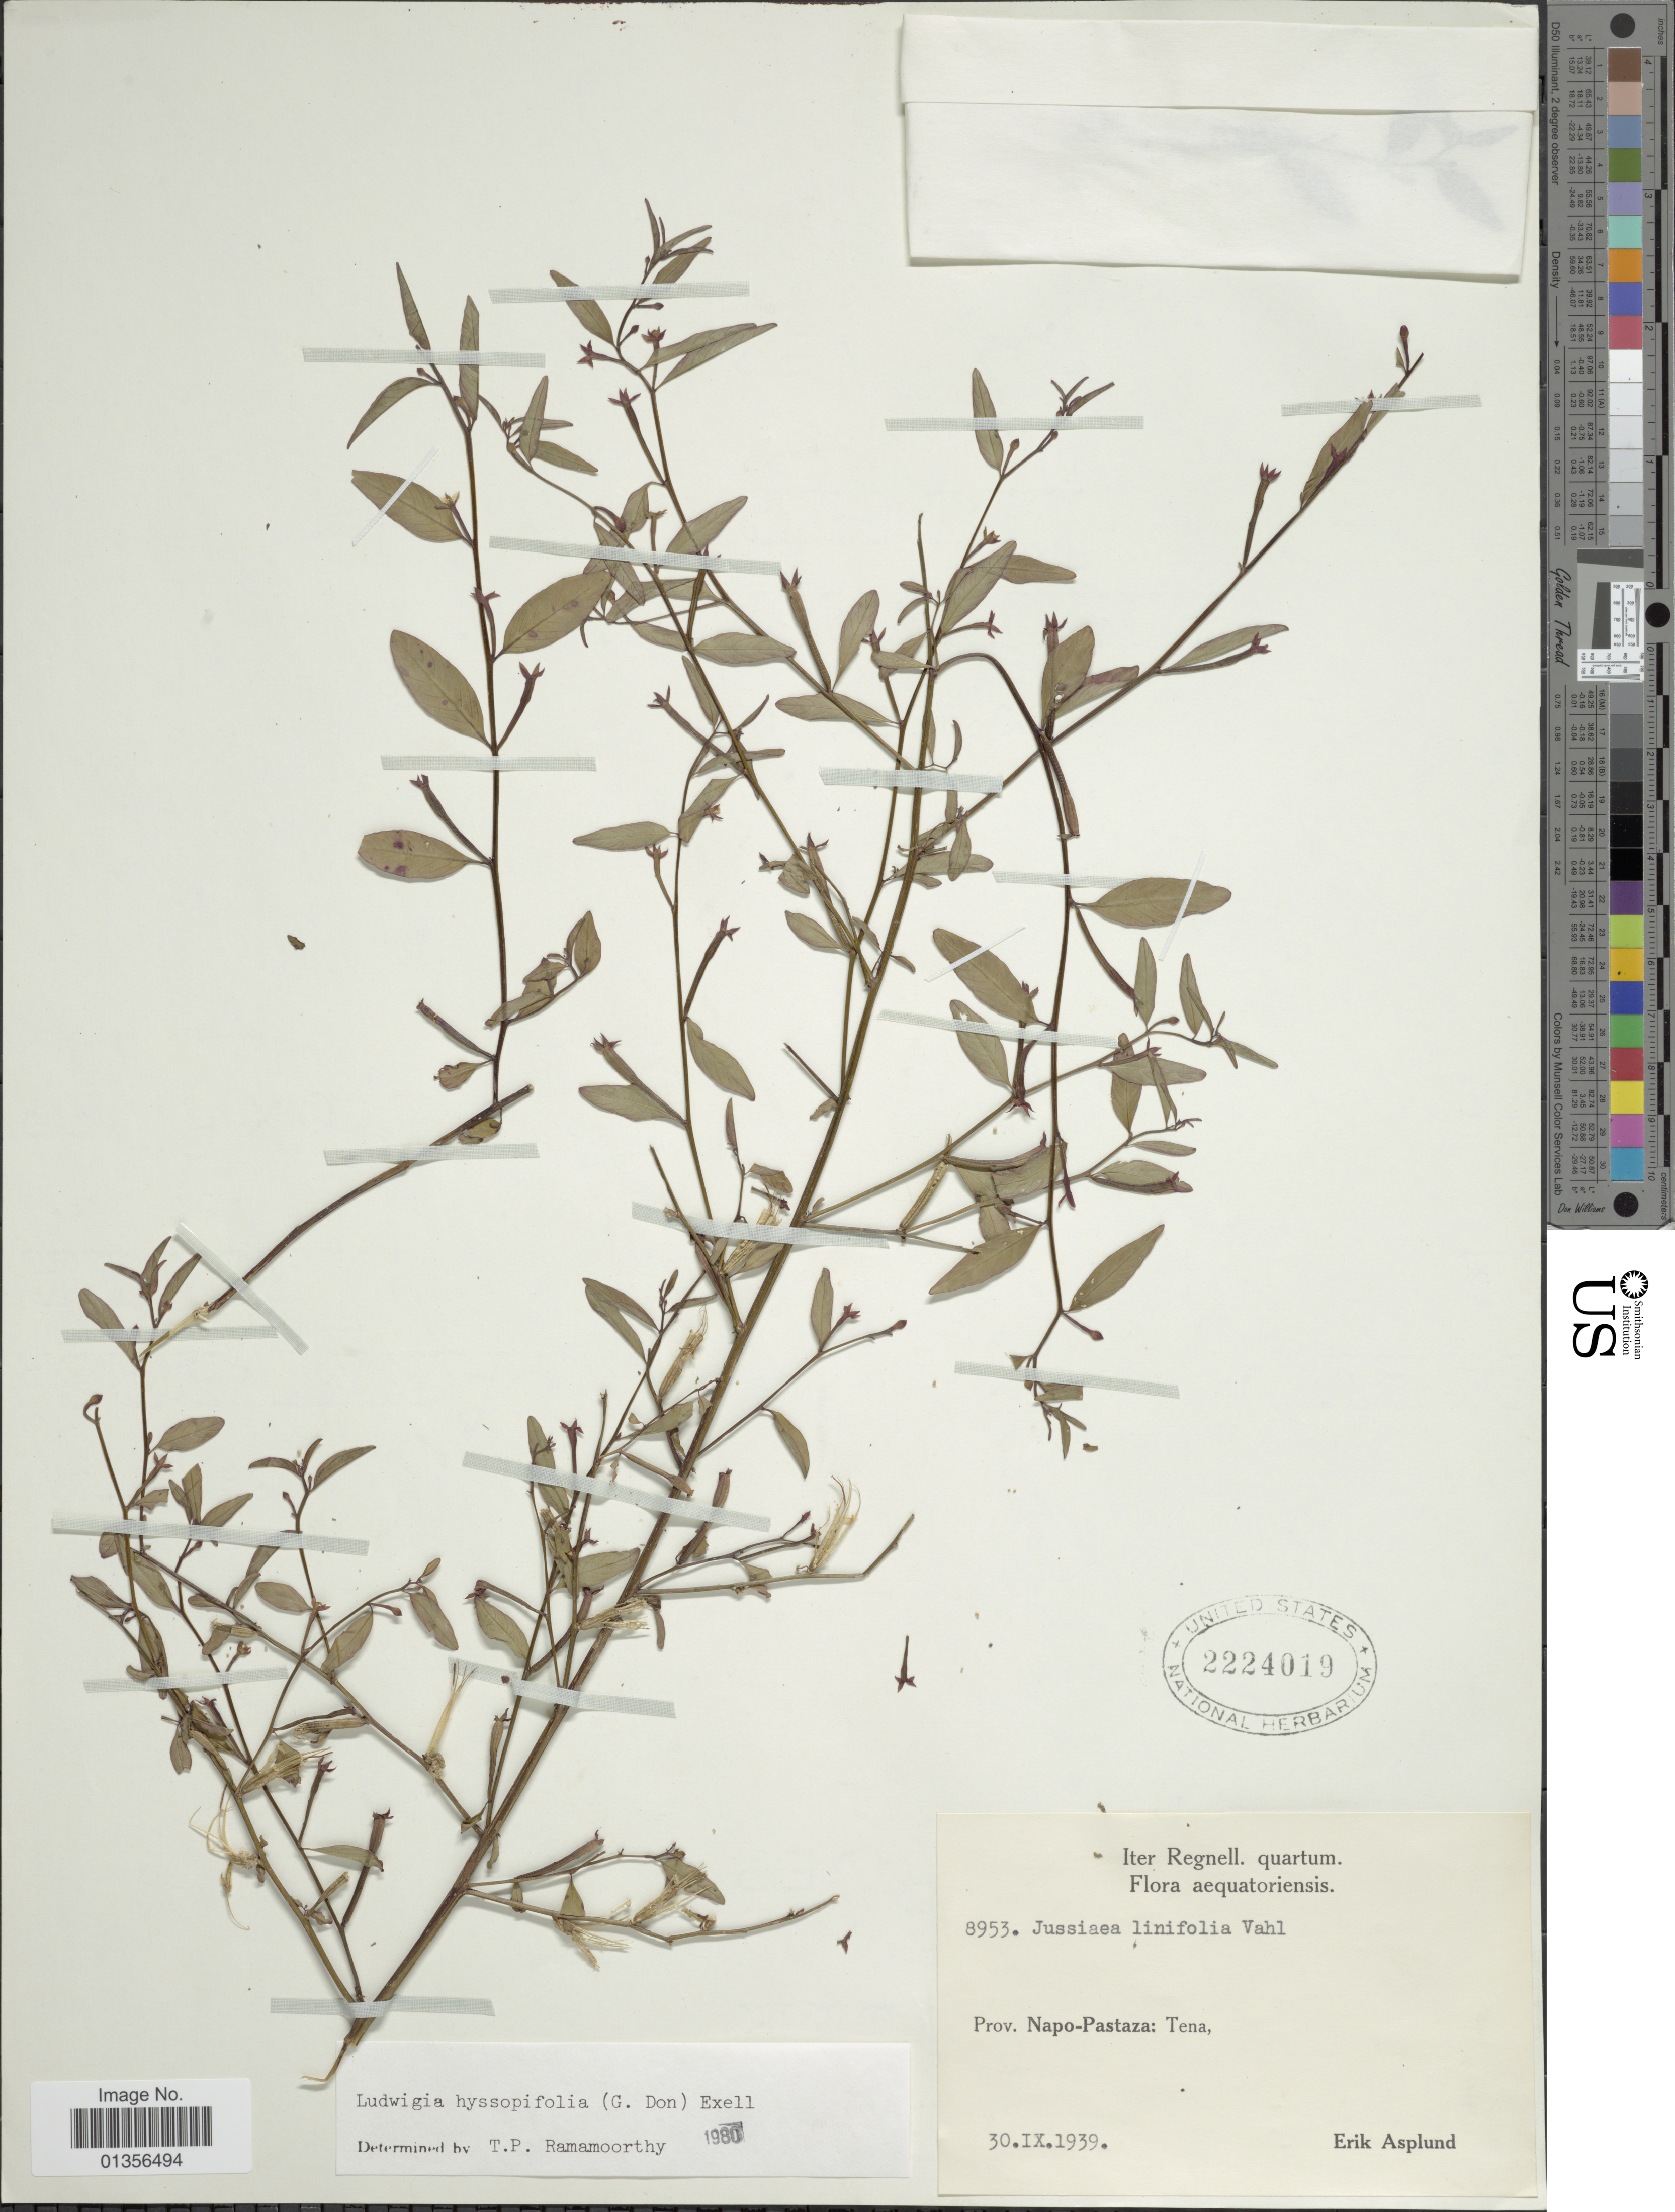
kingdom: Plantae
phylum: Tracheophyta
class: Magnoliopsida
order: Myrtales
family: Onagraceae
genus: Ludwigia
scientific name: Ludwigia hyssopifolia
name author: (G. Don) Exell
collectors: E. Asplund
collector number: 8953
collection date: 1939-09-30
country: Ecuador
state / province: Napo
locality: Napo-Pastaza: Tena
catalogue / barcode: US 2224019